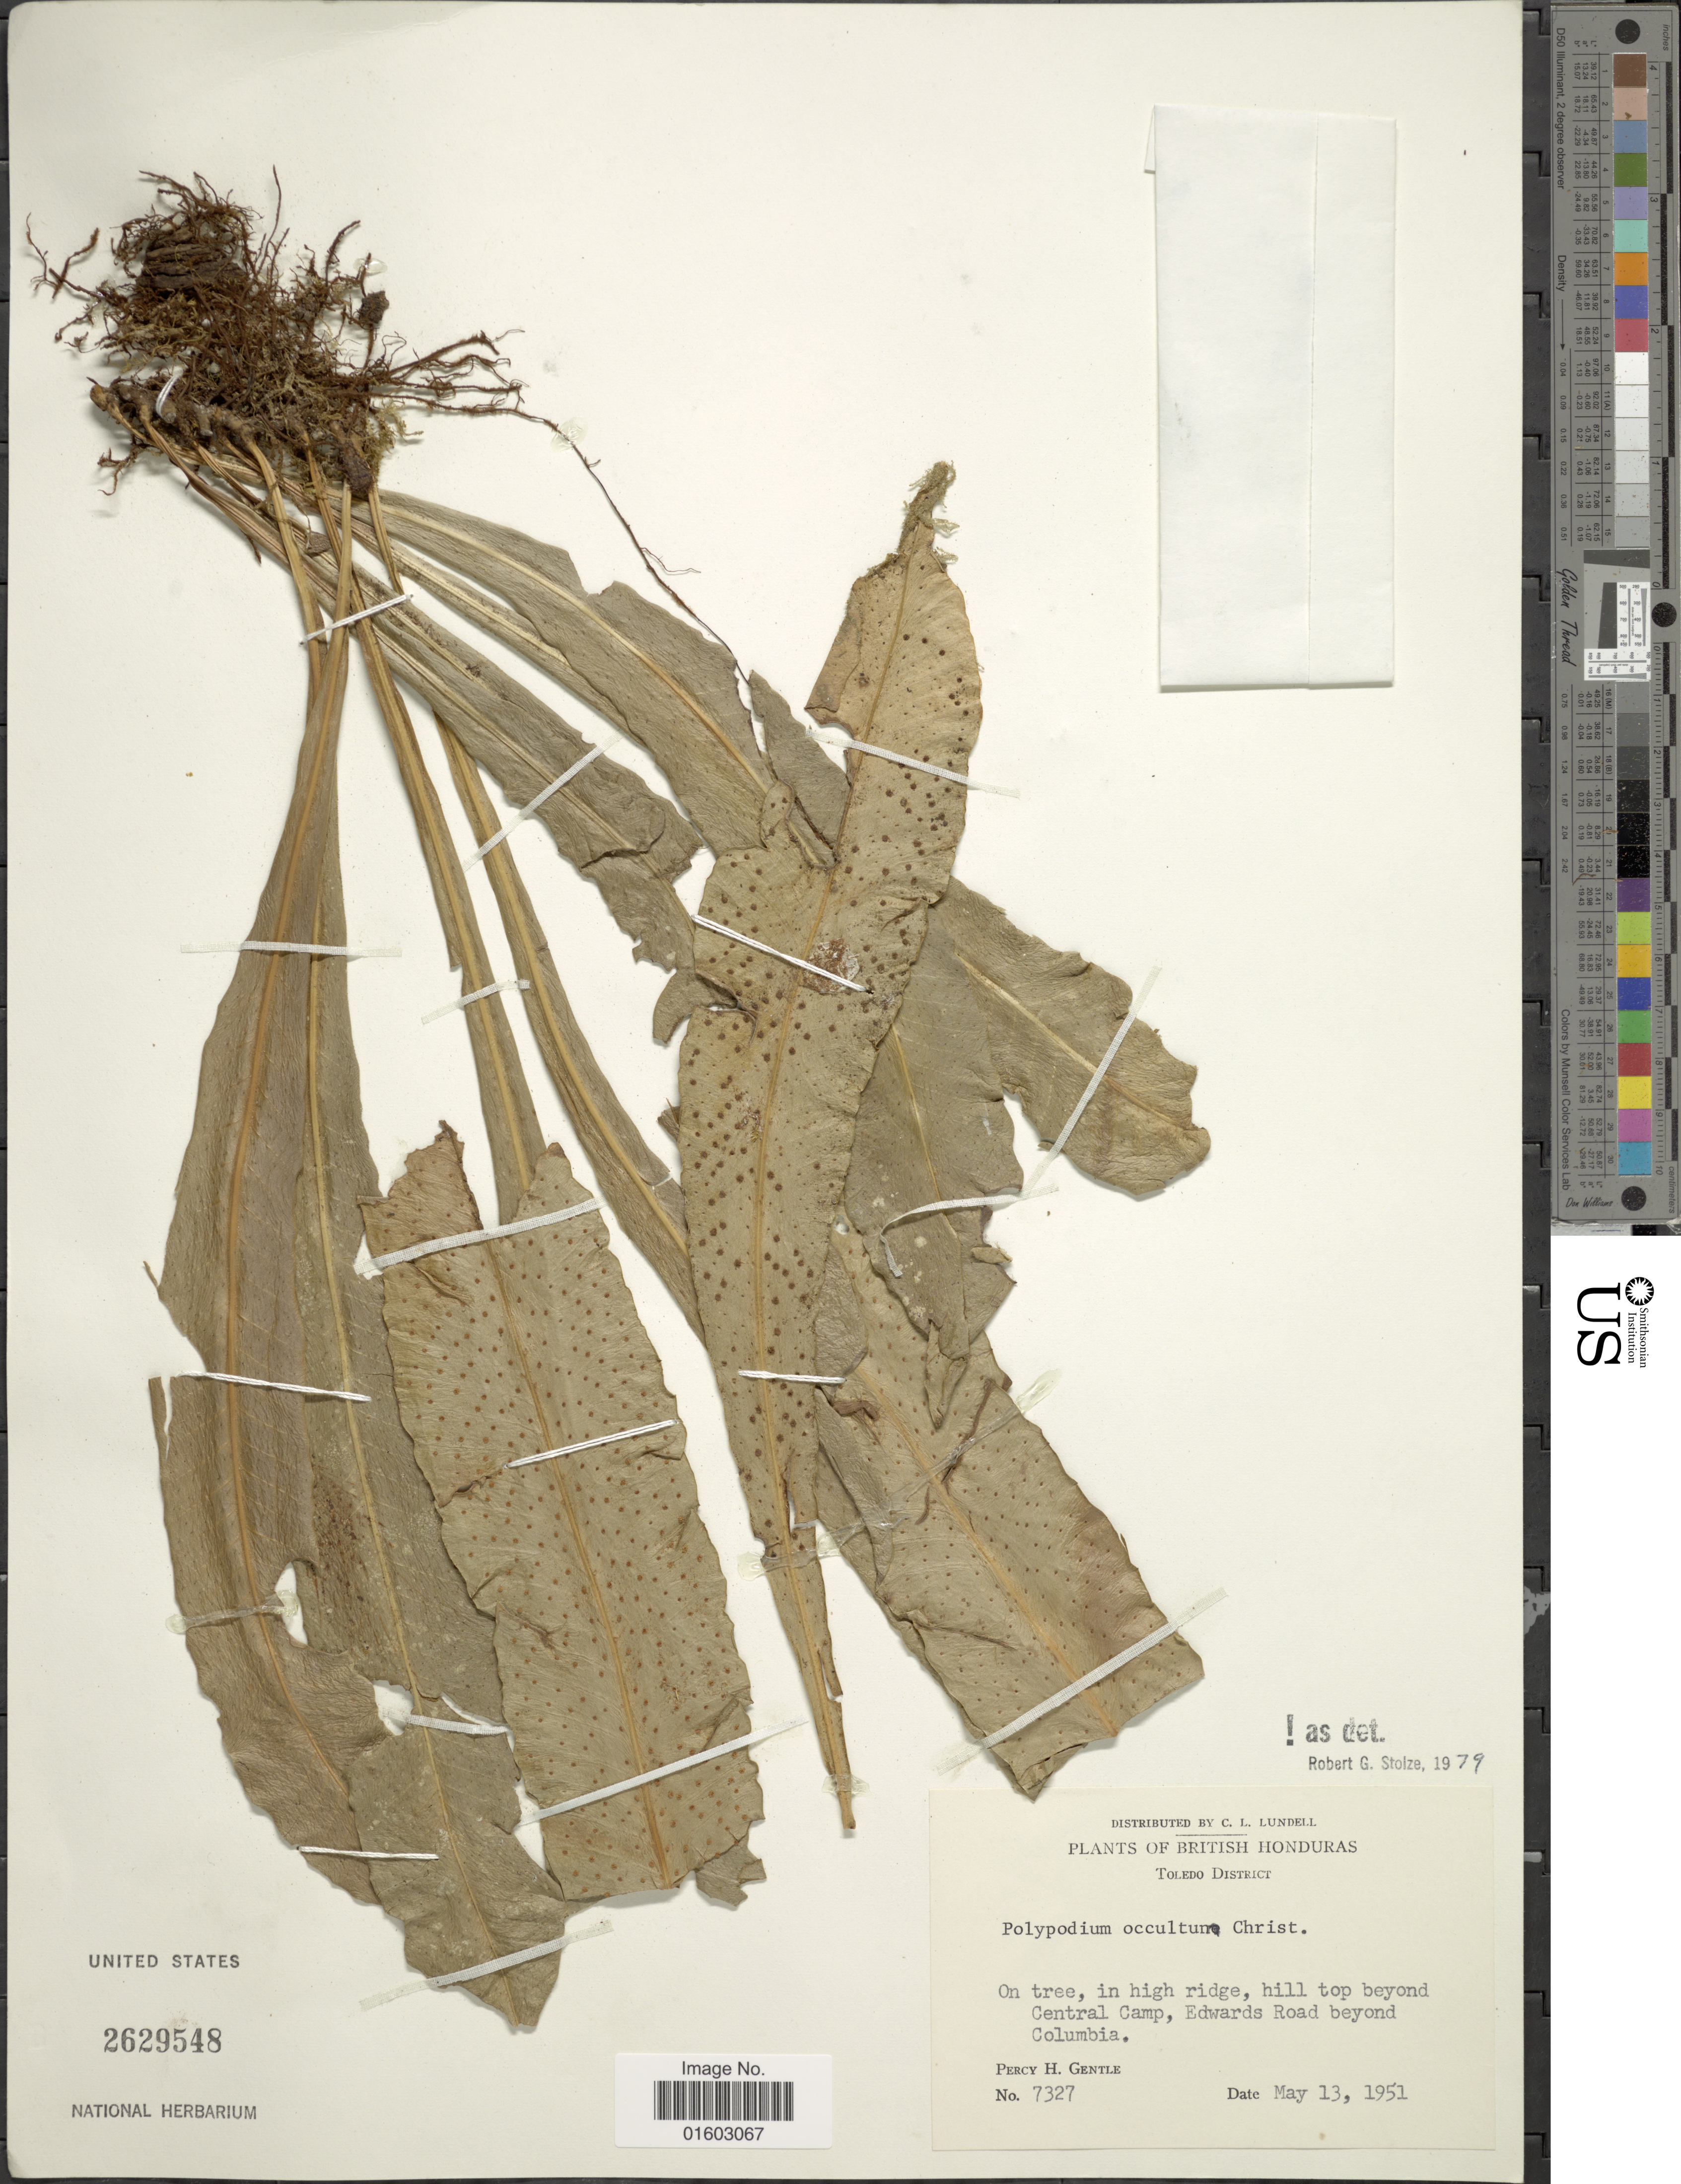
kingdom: Plantae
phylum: Tracheophyta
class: Polypodiopsida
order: Polypodiales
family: Polypodiaceae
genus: Campyloneurum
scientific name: Campyloneurum occultum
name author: (Christ) M. Mey. ex Lellinger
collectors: P. H. Gentle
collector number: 7327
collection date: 1951-05-13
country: Belize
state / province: Toledo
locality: Toledo District. HIll top beyond Central Camp, Edwards Road beyond Columbia. British Honduras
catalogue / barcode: US 2629548